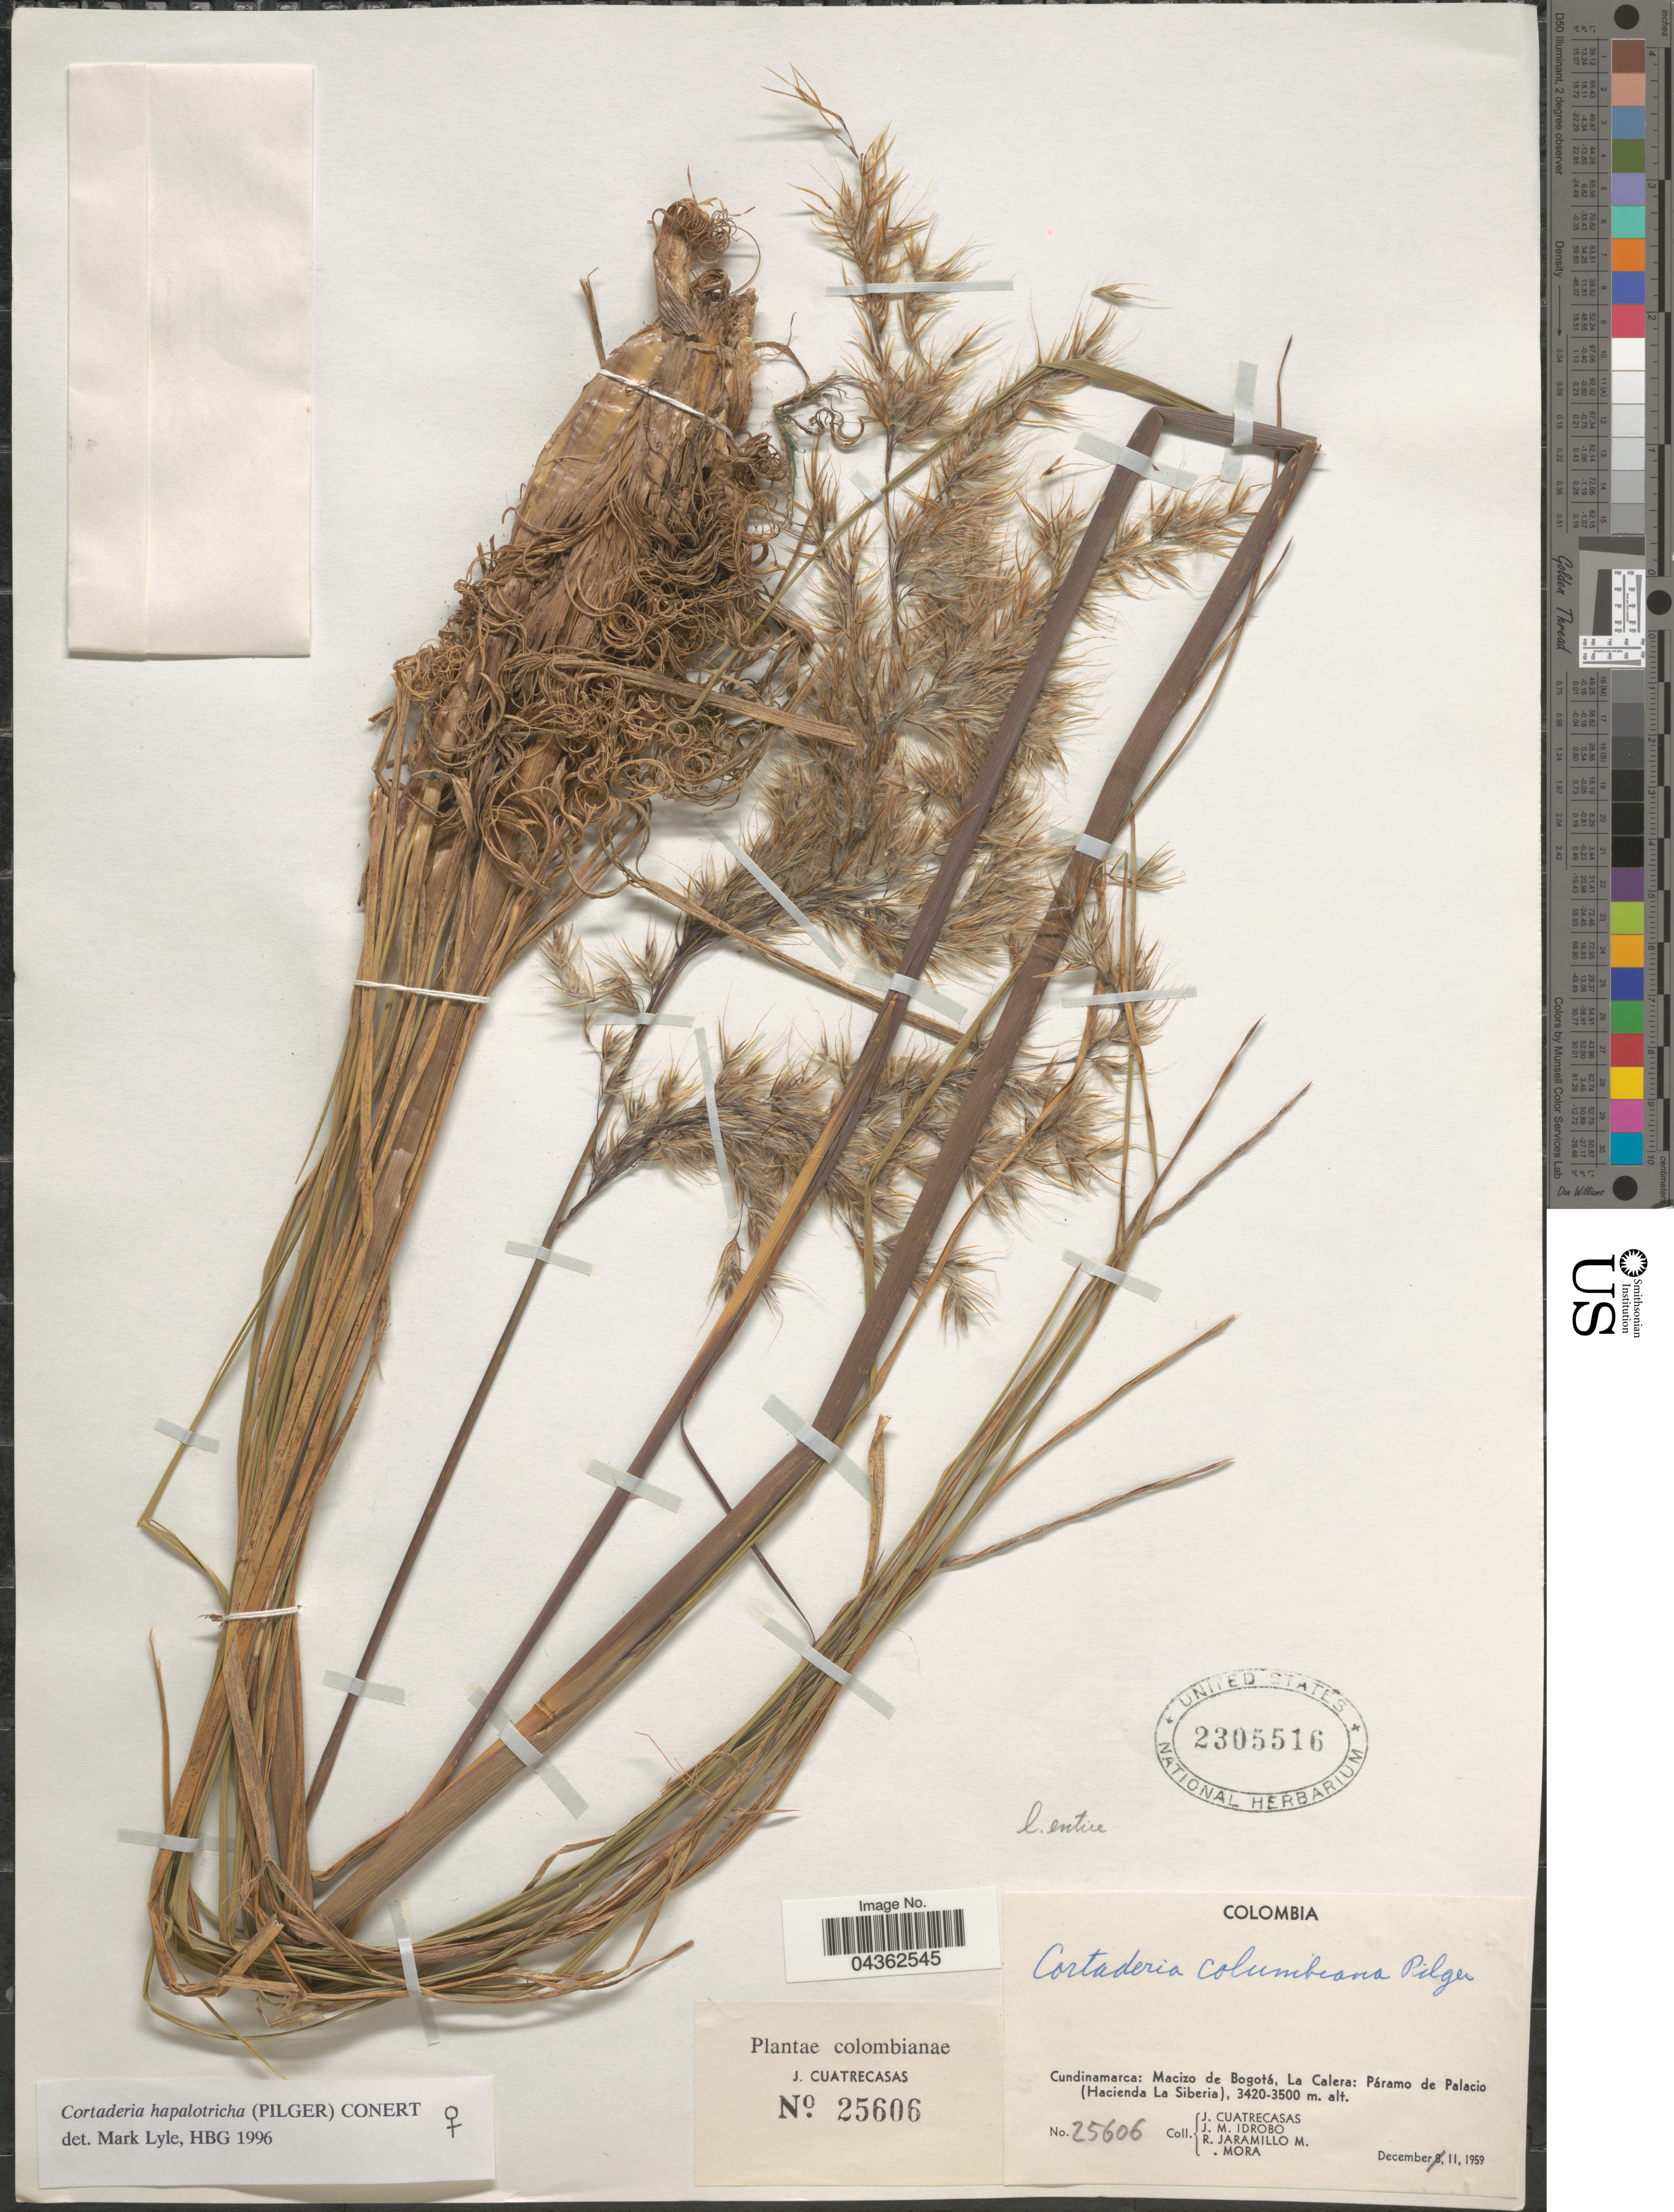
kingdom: Plantae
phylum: Tracheophyta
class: Liliopsida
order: Poales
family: Poaceae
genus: Cortaderia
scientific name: Cortaderia hapalotricha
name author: (Pilg.) Conert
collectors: J. Cuatrecasas, J. M. Idrobo, R. Jaramillo M. & Mora, --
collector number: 25606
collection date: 1959-12-11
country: Colombia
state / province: Cundinamarca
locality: Macizo de Bogotá, La Calera: Páramo de Palacio (Hacienda La Siberia).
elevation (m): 3420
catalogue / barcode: US 2305516